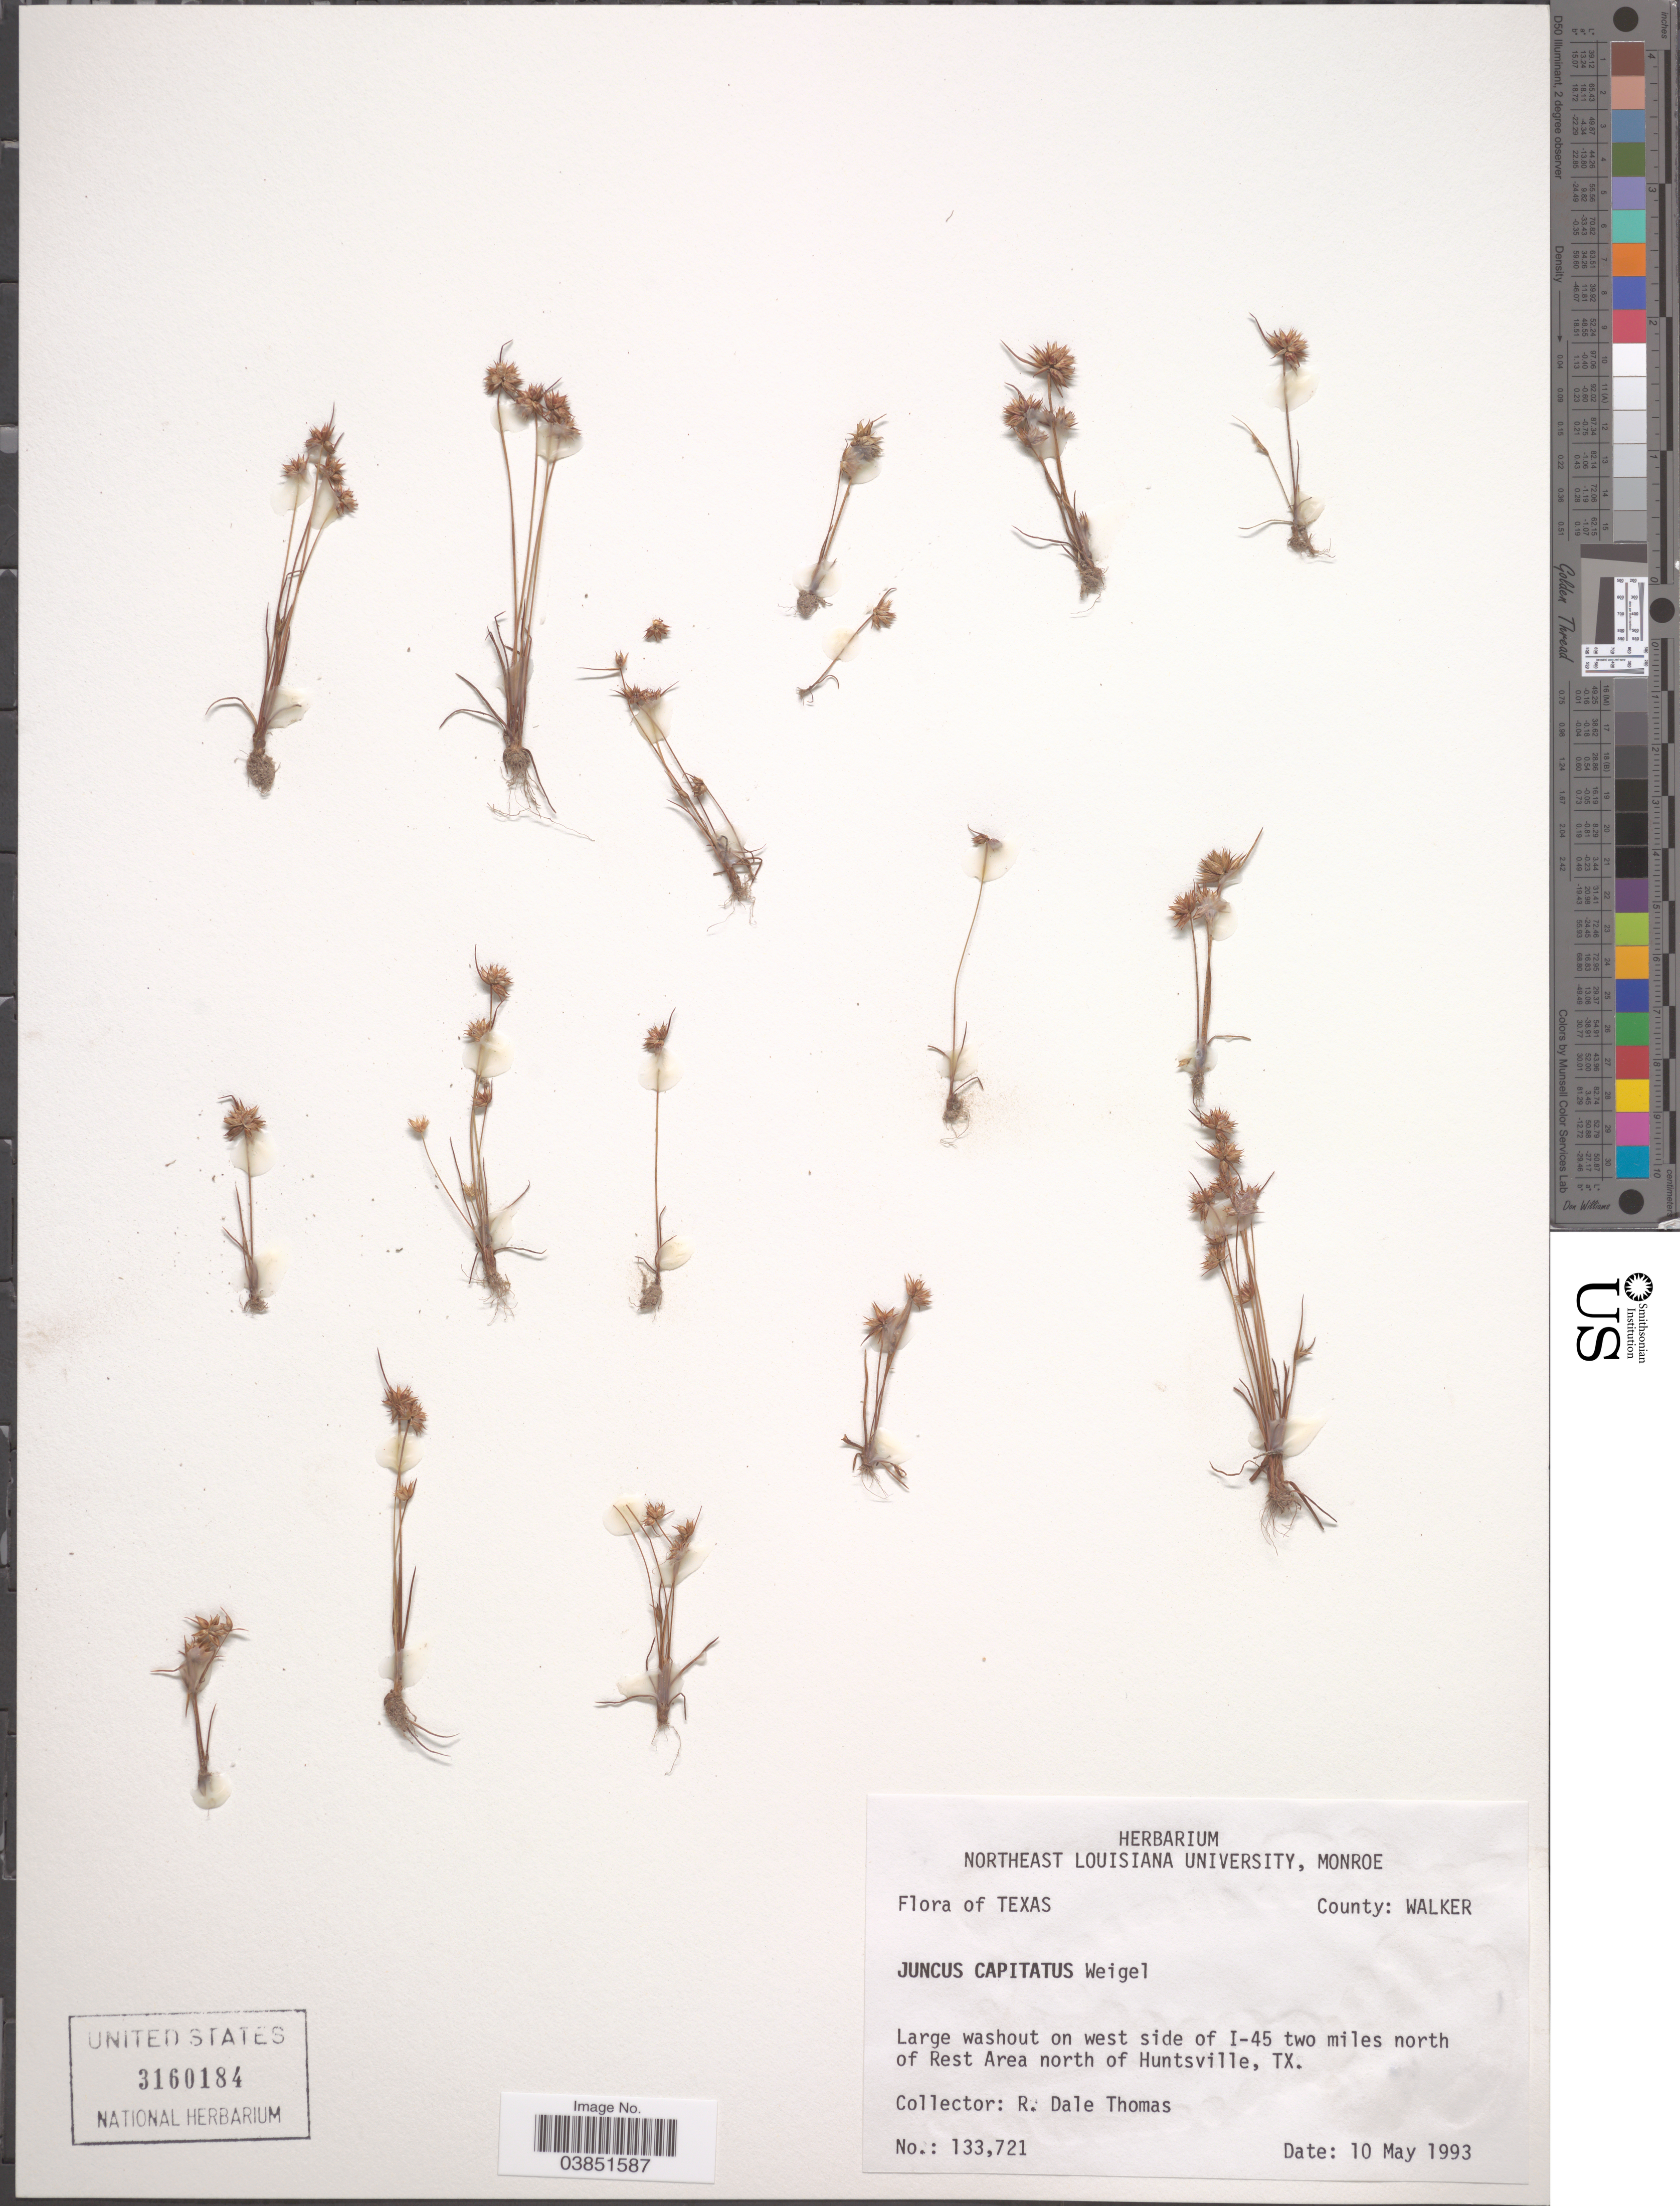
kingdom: Plantae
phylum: Tracheophyta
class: Liliopsida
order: Poales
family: Juncaceae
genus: Juncus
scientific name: Juncus capitatus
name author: Weigel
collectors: R. Thomas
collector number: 133721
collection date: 1993-05-10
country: United States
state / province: Texas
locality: County: Walker. West side of I-45 two miles north of Rest Area north of Huntsville.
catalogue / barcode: US 3160184